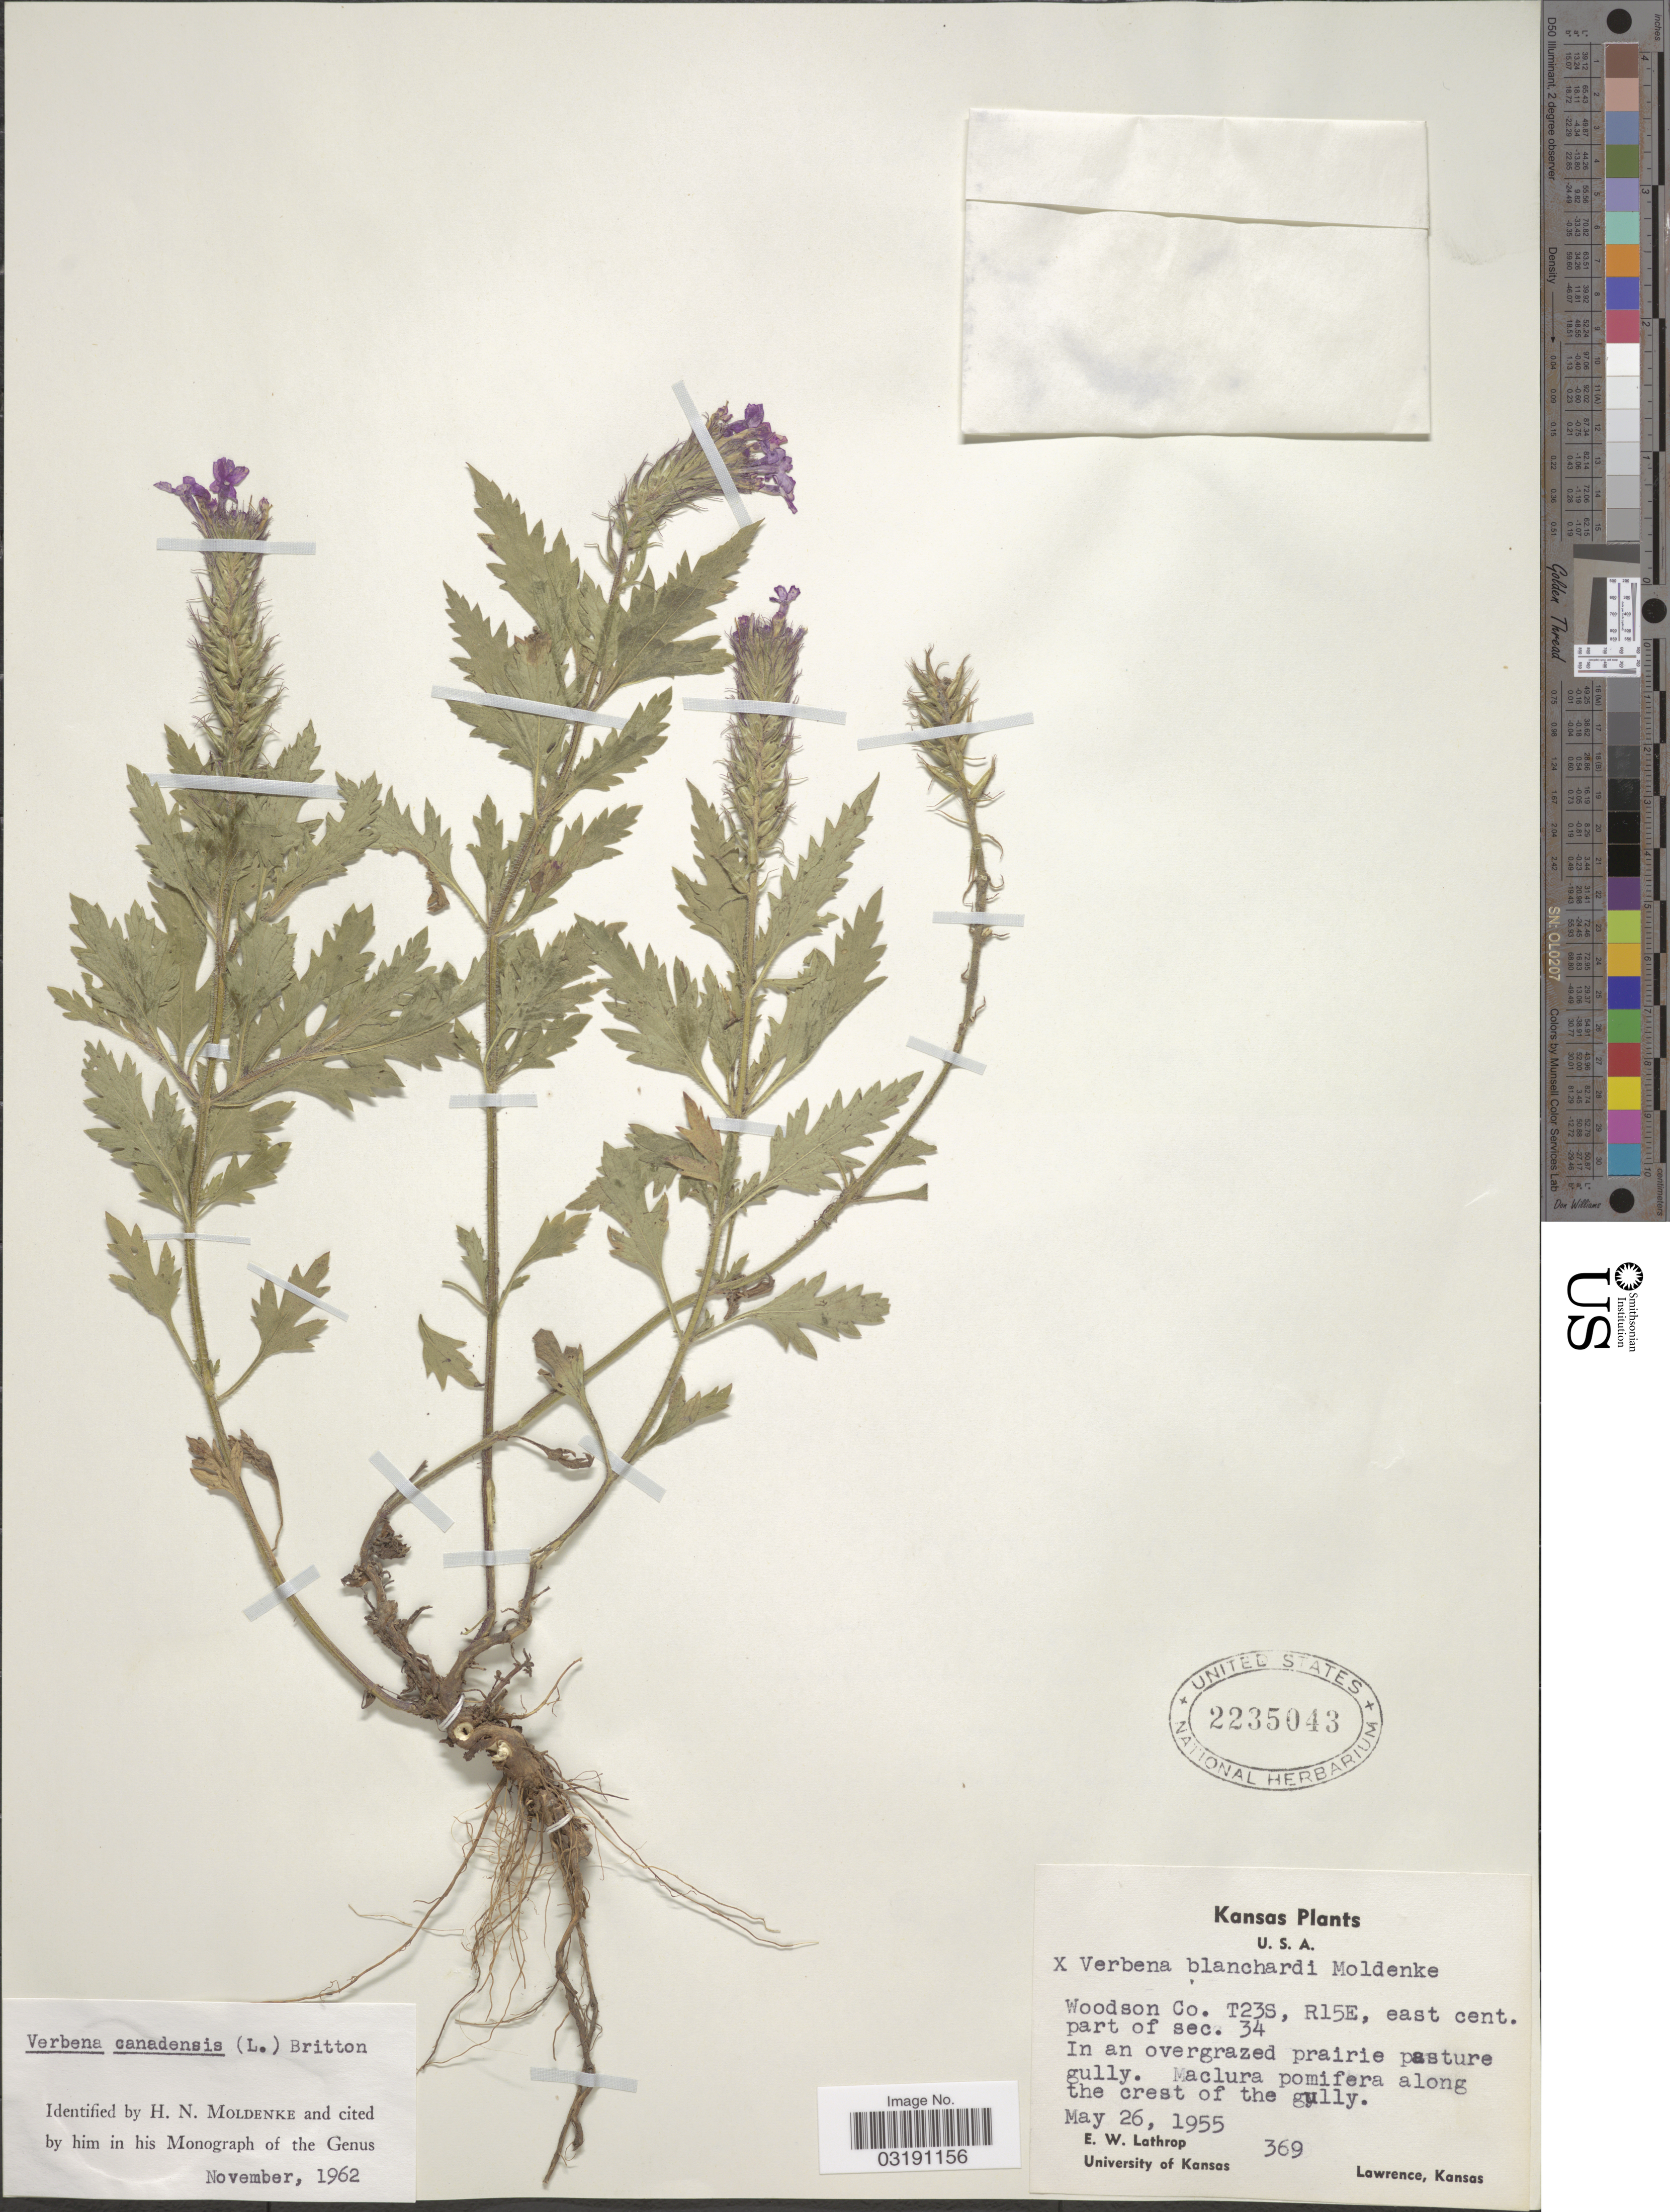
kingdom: Plantae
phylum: Tracheophyta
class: Magnoliopsida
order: Lamiales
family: Verbenaceae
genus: Verbena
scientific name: Verbena canadensis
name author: (L.) Britton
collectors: E. W. Lathrop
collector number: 369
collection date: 1955-05-26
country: United States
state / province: Kansas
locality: Woodson Co. T23S, R15E, east cent. part of sec. 34. Lawrence.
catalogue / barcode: US 2235043